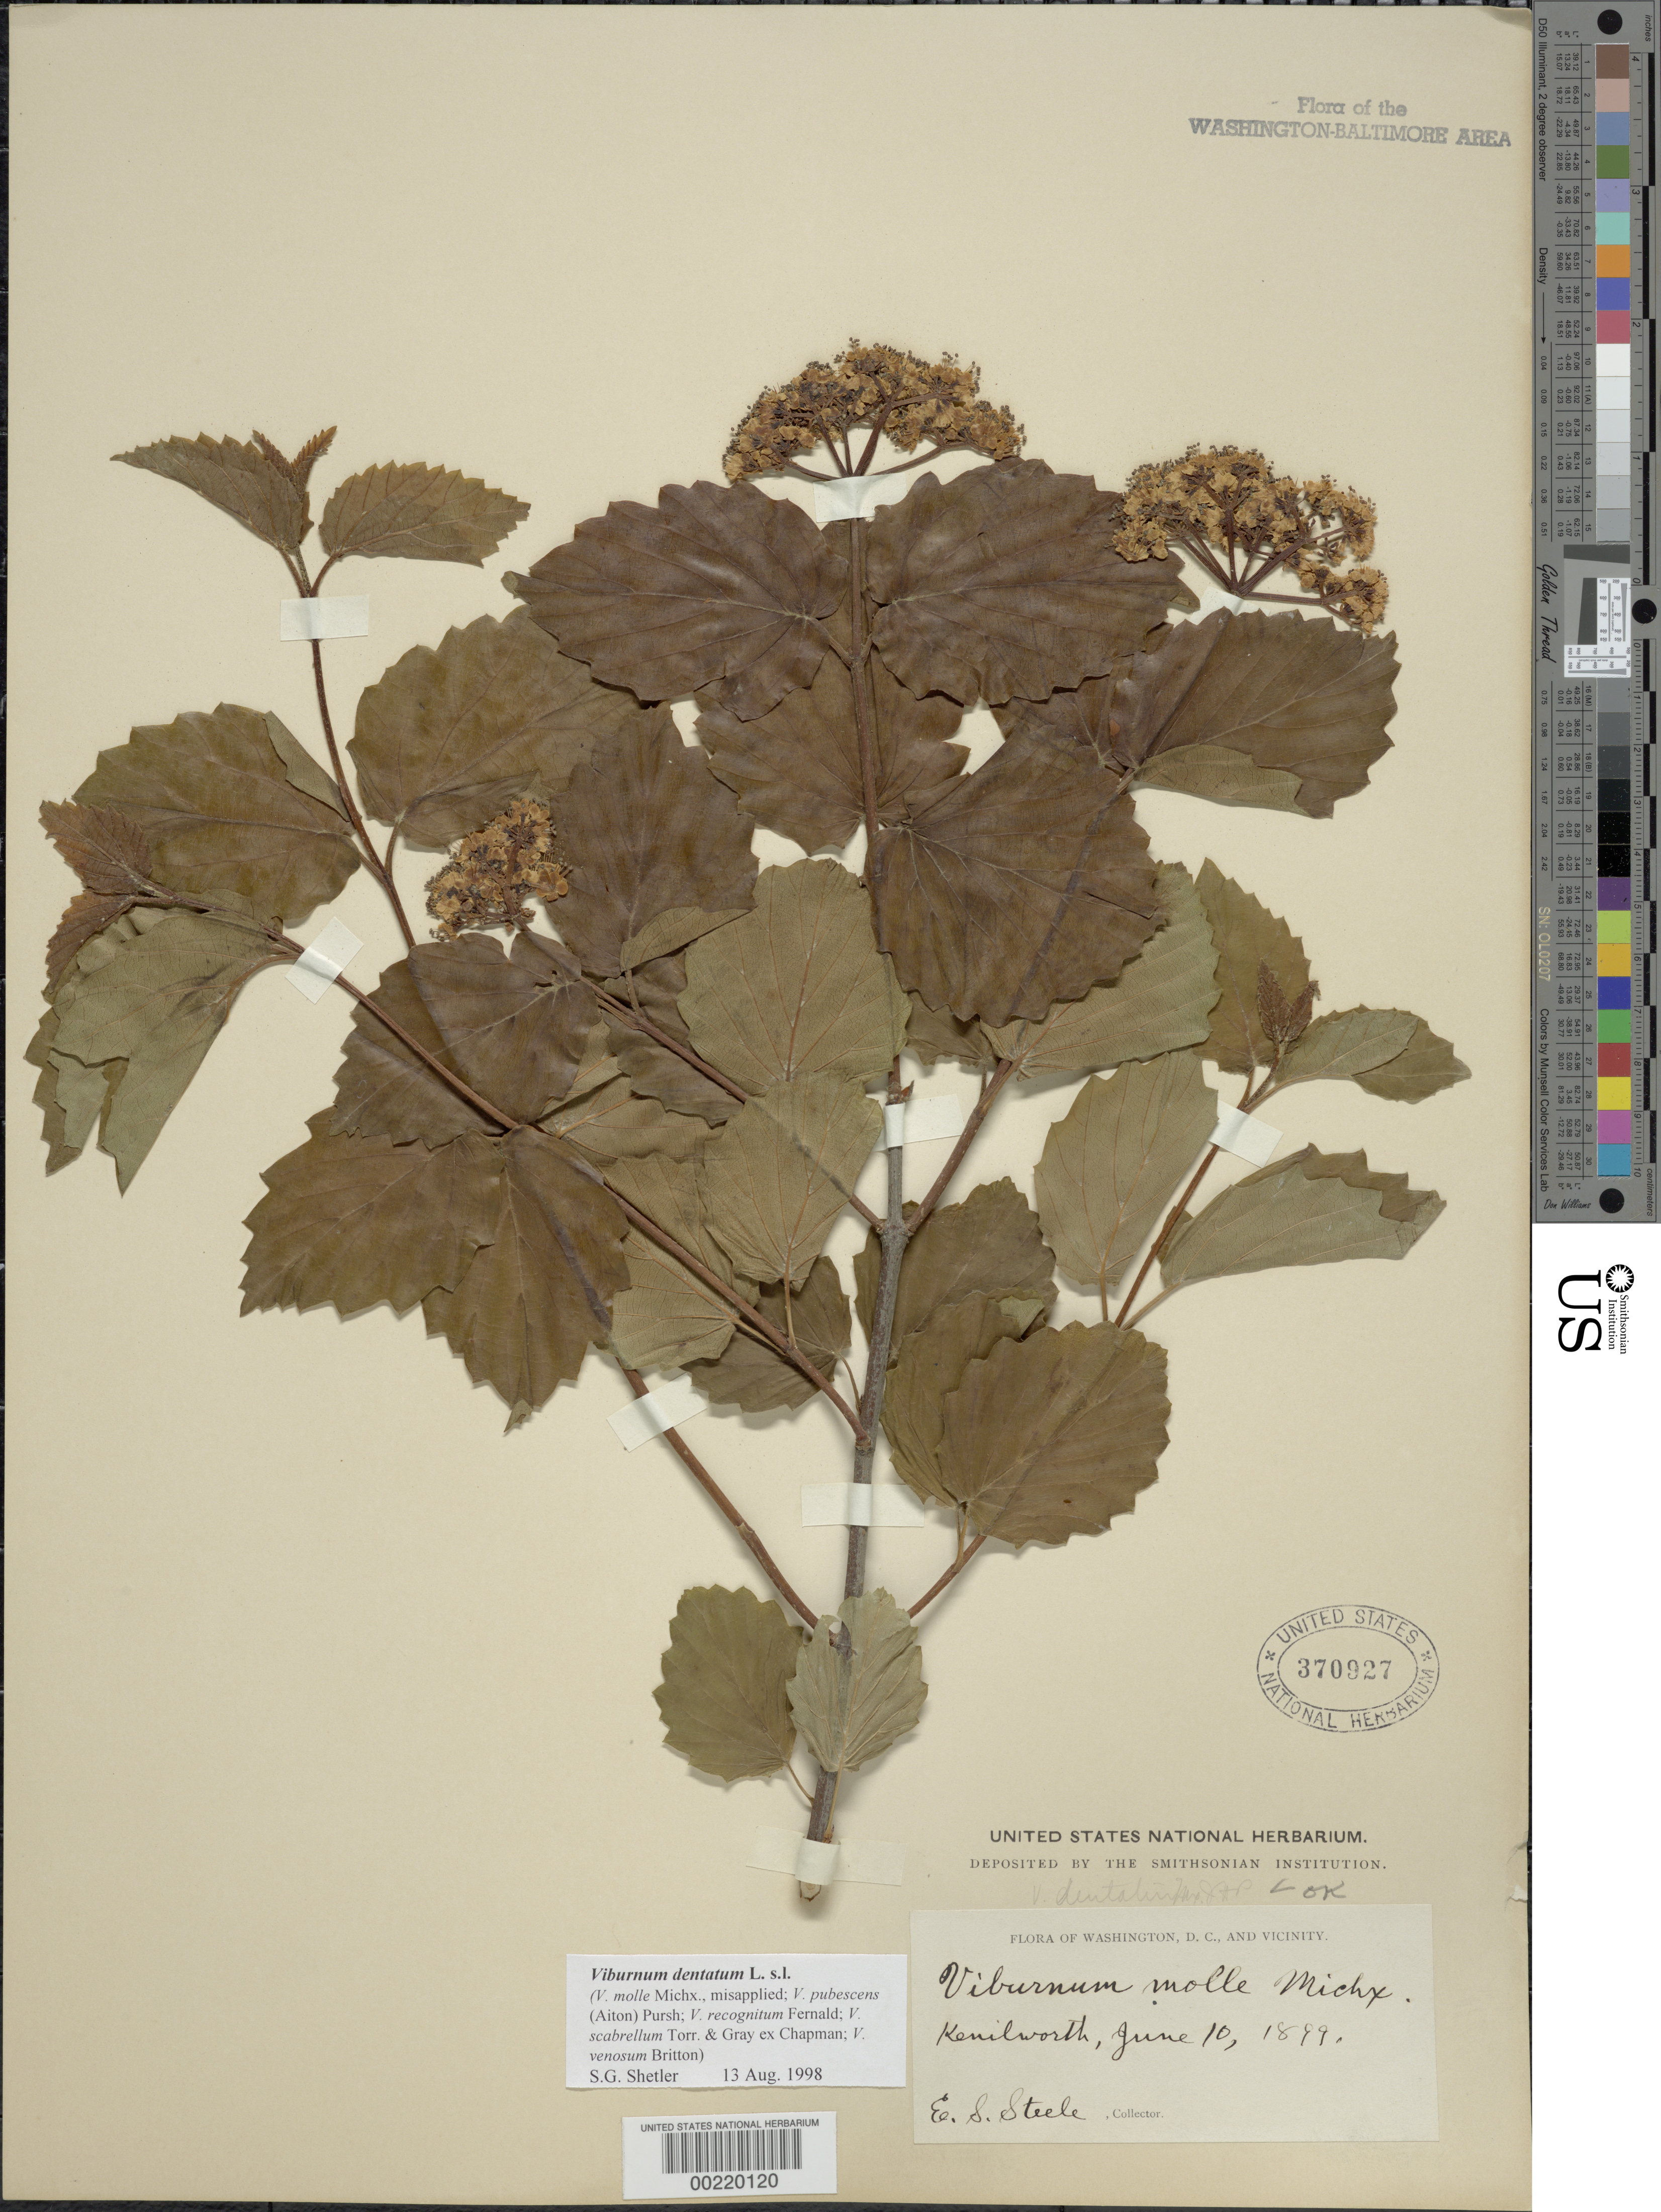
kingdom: Plantae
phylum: Tracheophyta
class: Magnoliopsida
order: Dipsacales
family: Viburnaceae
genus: Viburnum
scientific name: Viburnum dentatum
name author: L.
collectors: E. Steele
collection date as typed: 10 Jun 1899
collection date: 1899-06-10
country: United States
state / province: District of Columbia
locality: Kenilworth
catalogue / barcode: US 370927